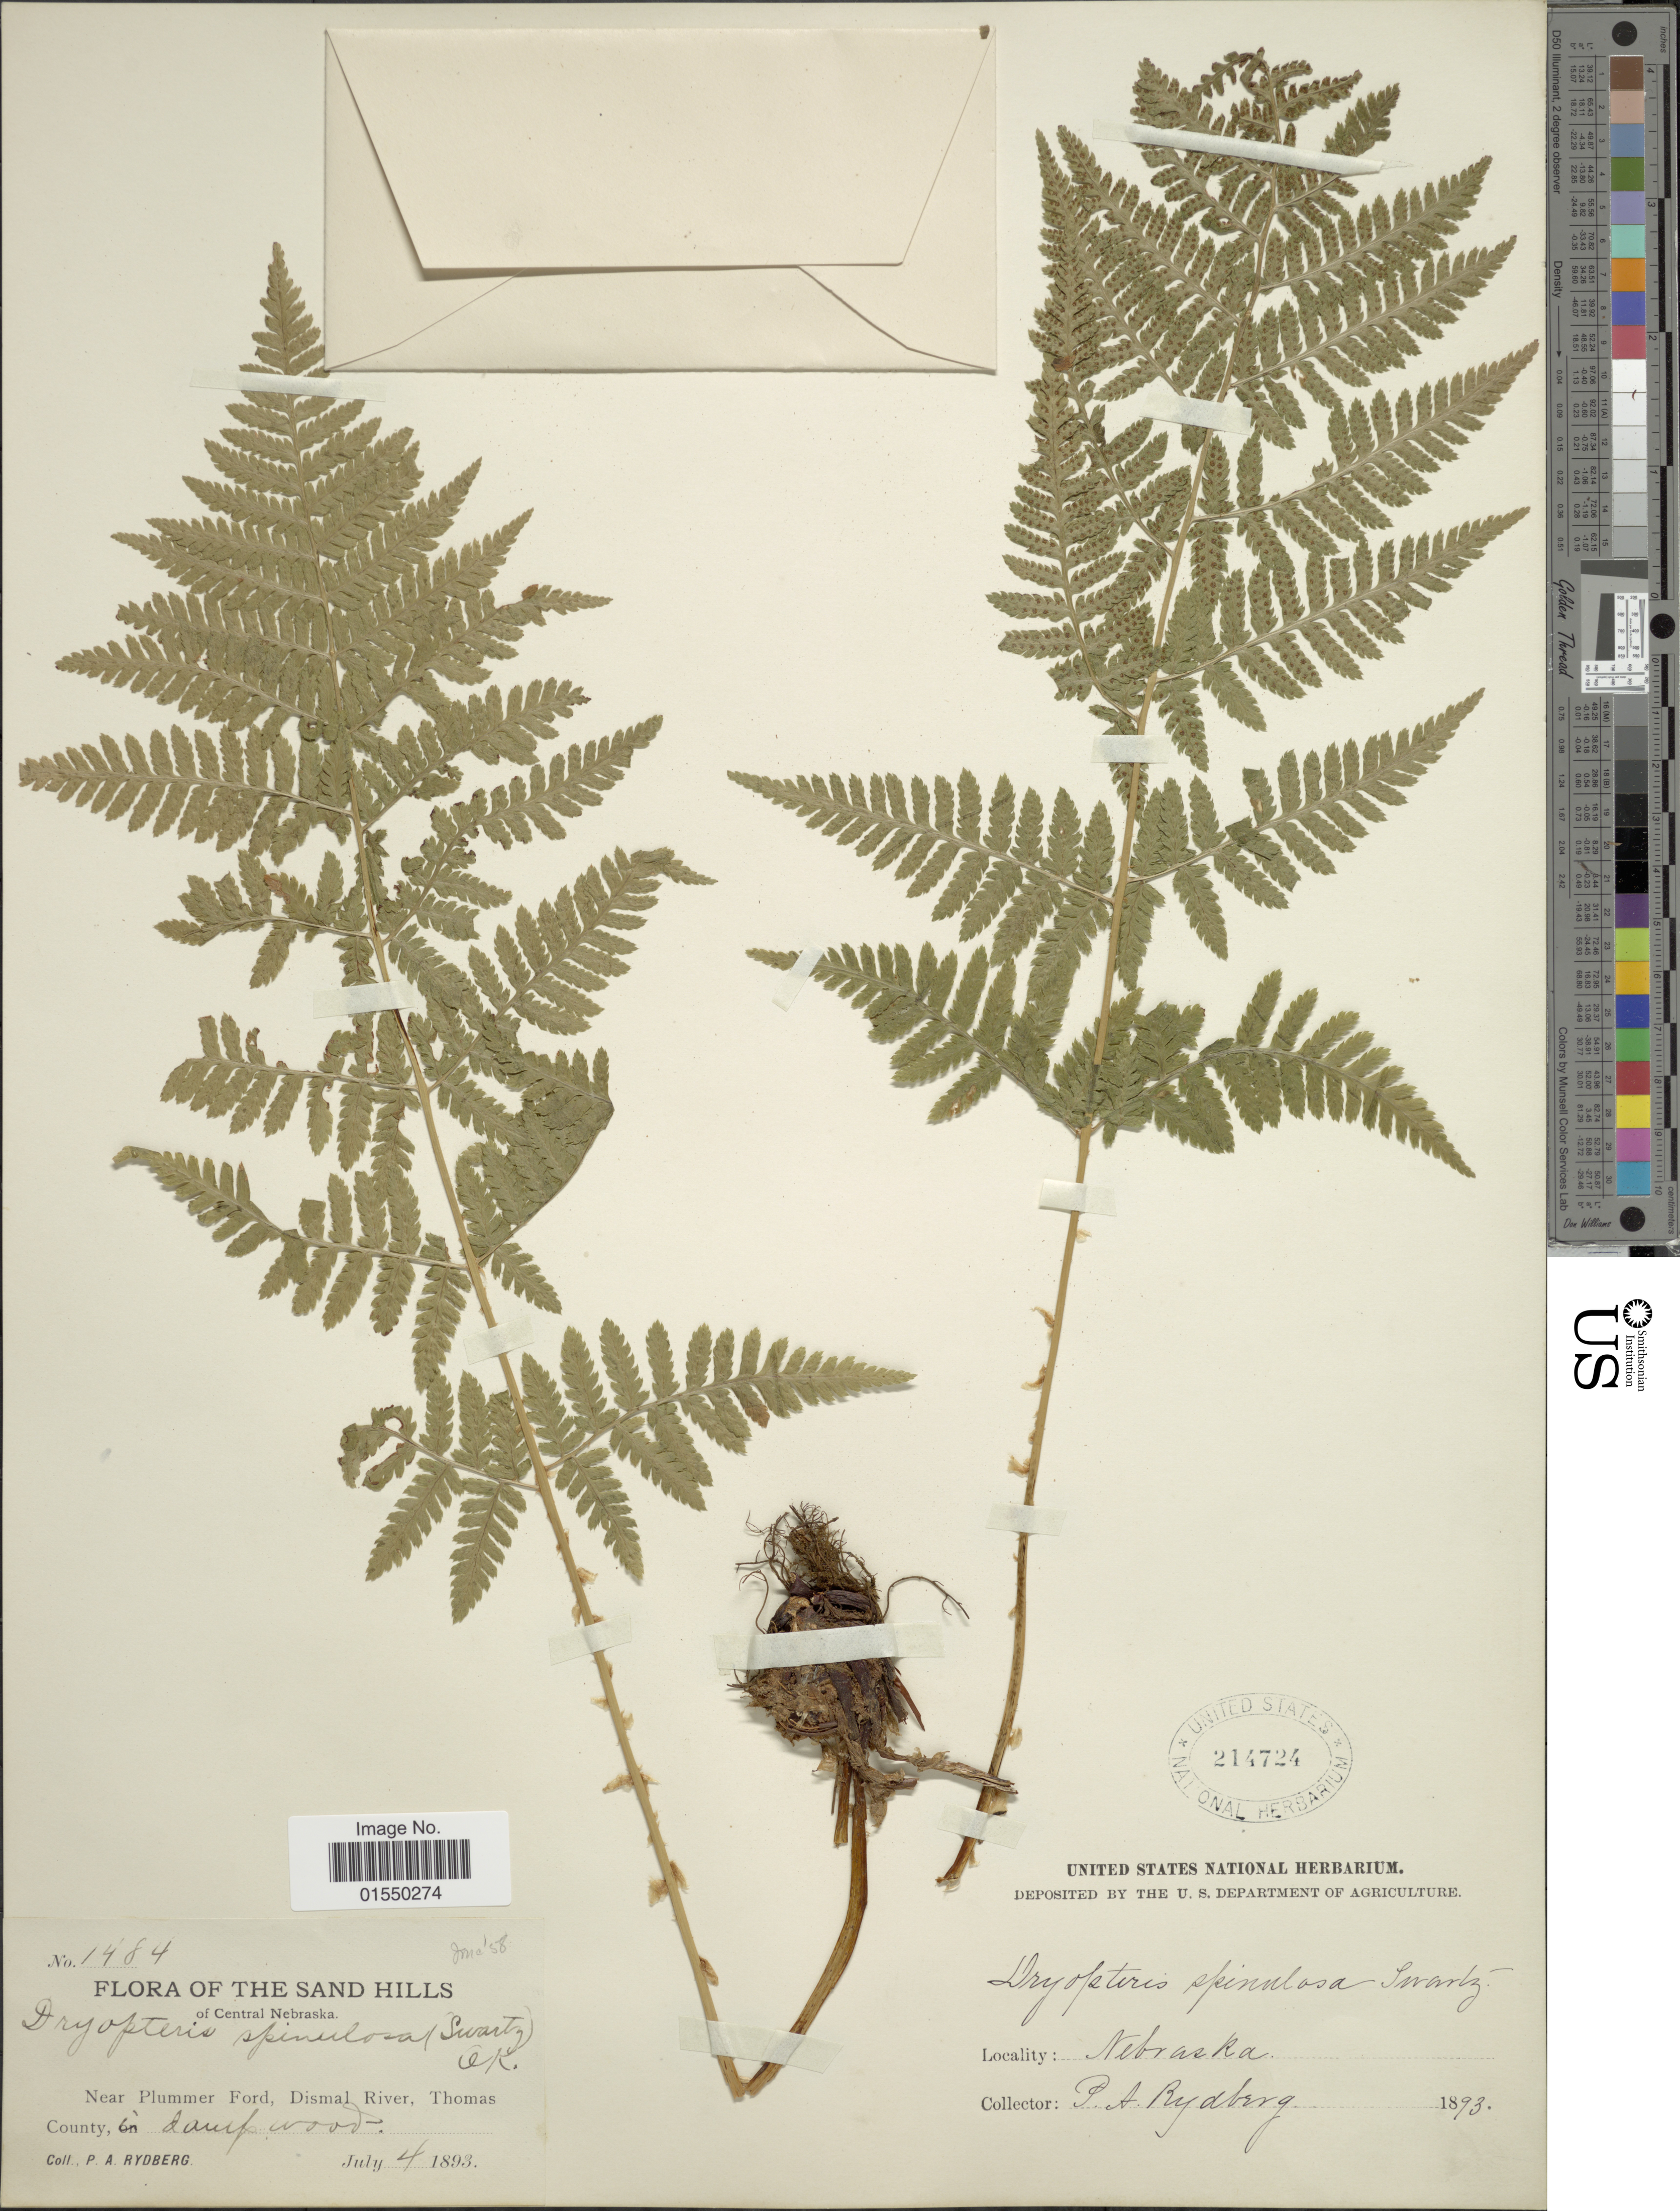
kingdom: Plantae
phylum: Tracheophyta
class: Polypodiopsida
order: Polypodiales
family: Dryopteridaceae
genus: Dryopteris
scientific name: Dryopteris carthusiana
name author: (Villars) H.P. Fuchs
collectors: P. A. Rydberg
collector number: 1484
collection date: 1893-07-04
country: United States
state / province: Nebraska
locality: Sand Hills, Central Nebraska, near Plummer Ford, Dismal River, thomas County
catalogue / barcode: US 214724